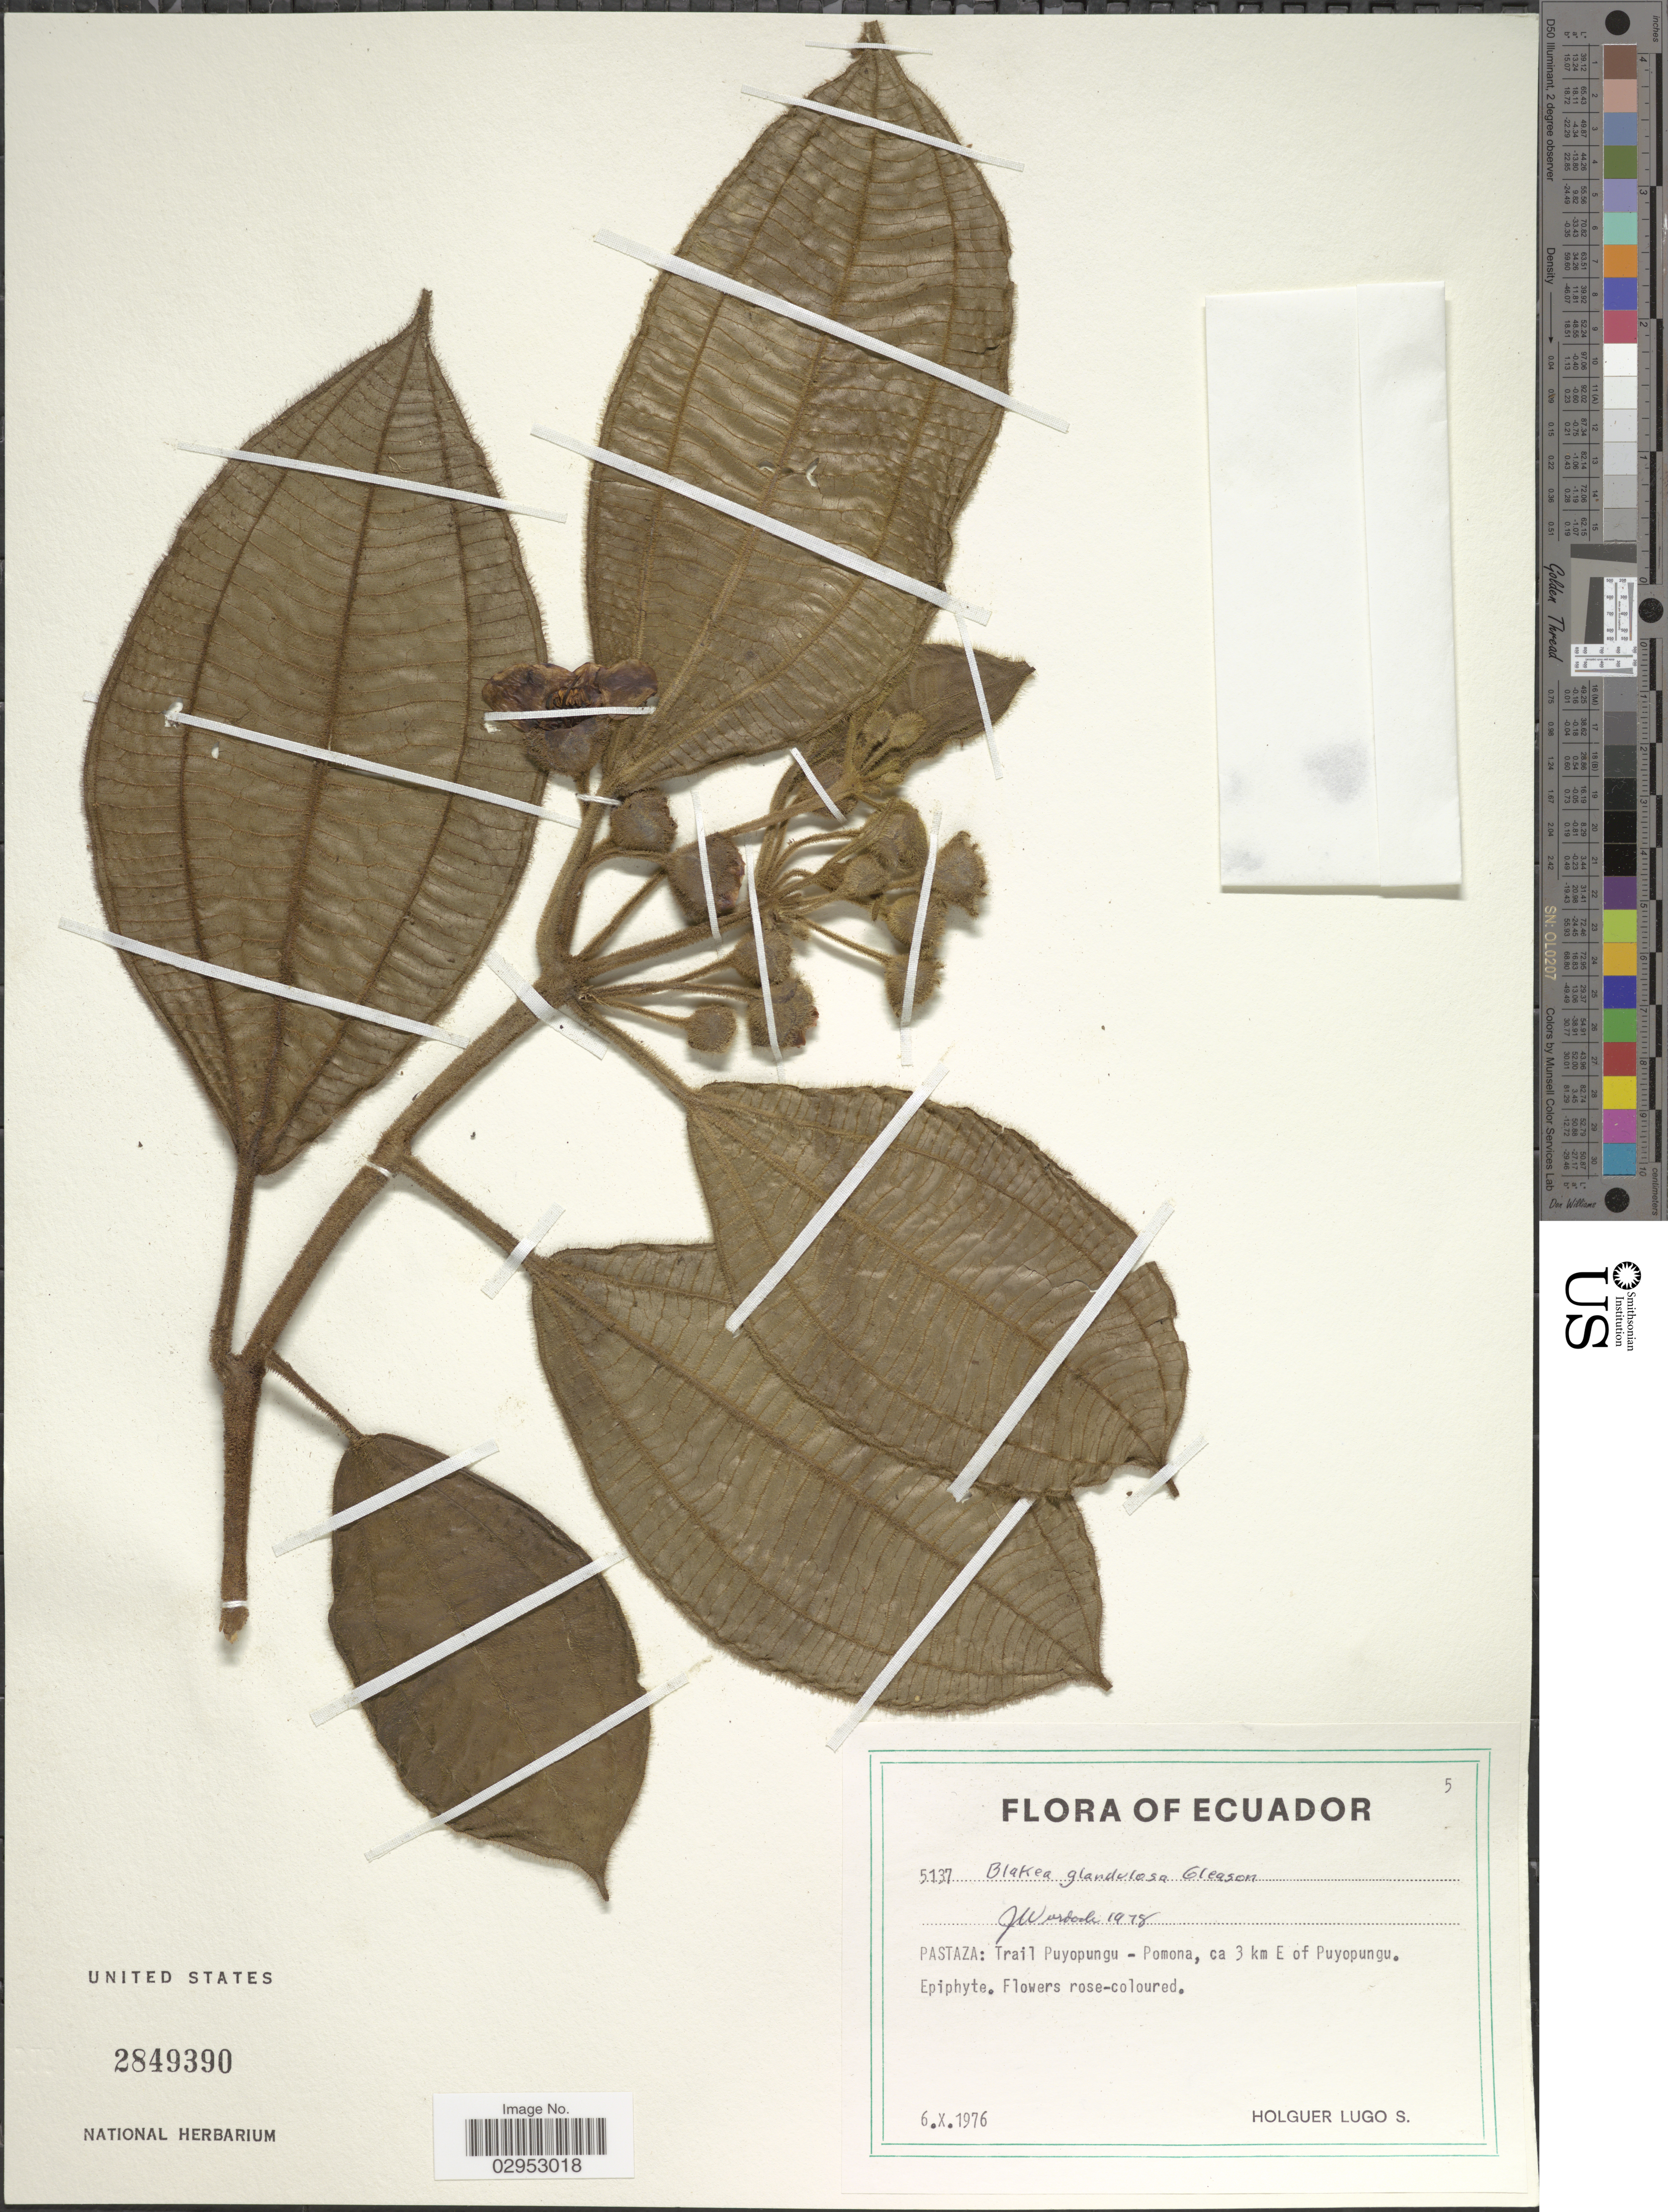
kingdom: Plantae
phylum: Tracheophyta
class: Magnoliopsida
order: Myrtales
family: Melastomataceae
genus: Blakea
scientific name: Blakea glandulosa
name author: Gleason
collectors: H. Lugo S.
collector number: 5137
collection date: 1976-10-06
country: Ecuador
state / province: Pastaza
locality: Trail Puyopungu-Pomona, ca 3 km E of Puyopungu.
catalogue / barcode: US 2849390